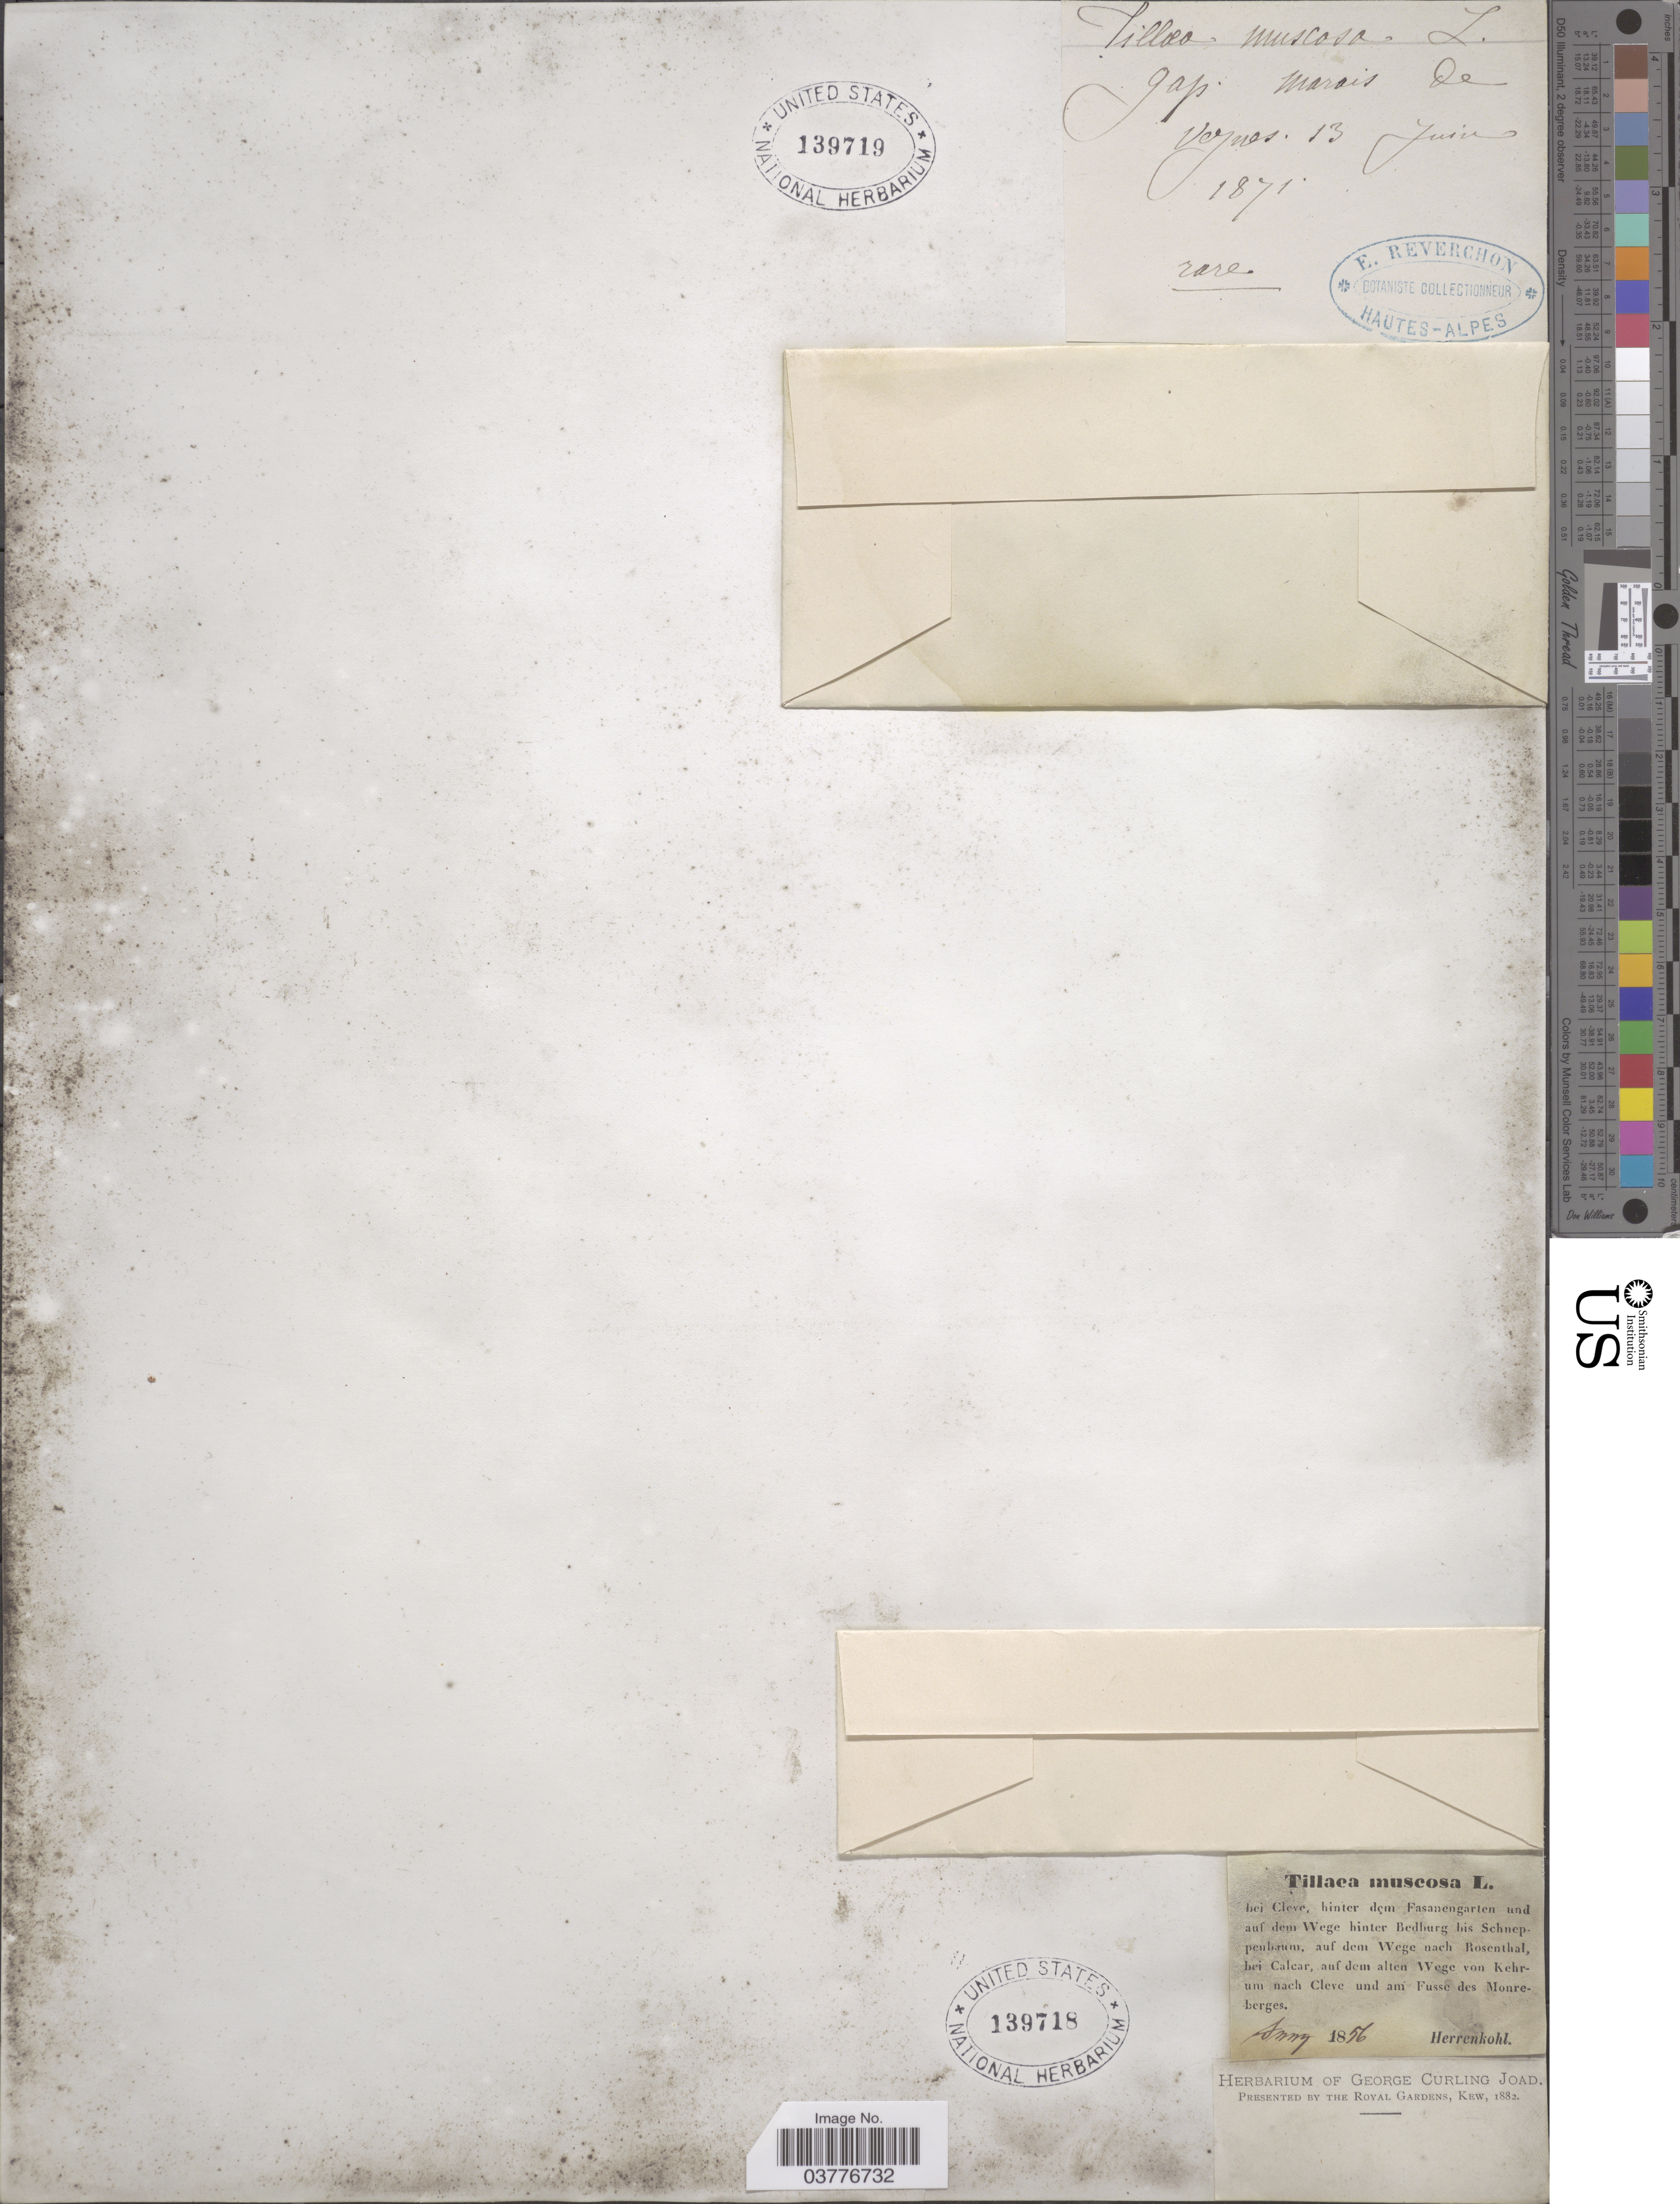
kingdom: Plantae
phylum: Tracheophyta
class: Magnoliopsida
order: Saxifragales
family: Crassulaceae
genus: Crassula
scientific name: Crassula tillaea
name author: Lest.-Garl.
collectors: Herrenkohl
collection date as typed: Anny 1856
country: Germany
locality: Bei Cleve, hinter dem Fasanengarten und auf dem Wege hinter Bedburg bis Schneppenbaum, auf dem Wege nach Rosenthal, bei Calcar, auf dem alten Wege von Kehrum nach Cleve und am Fusse des Monreberges.?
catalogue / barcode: US 139718